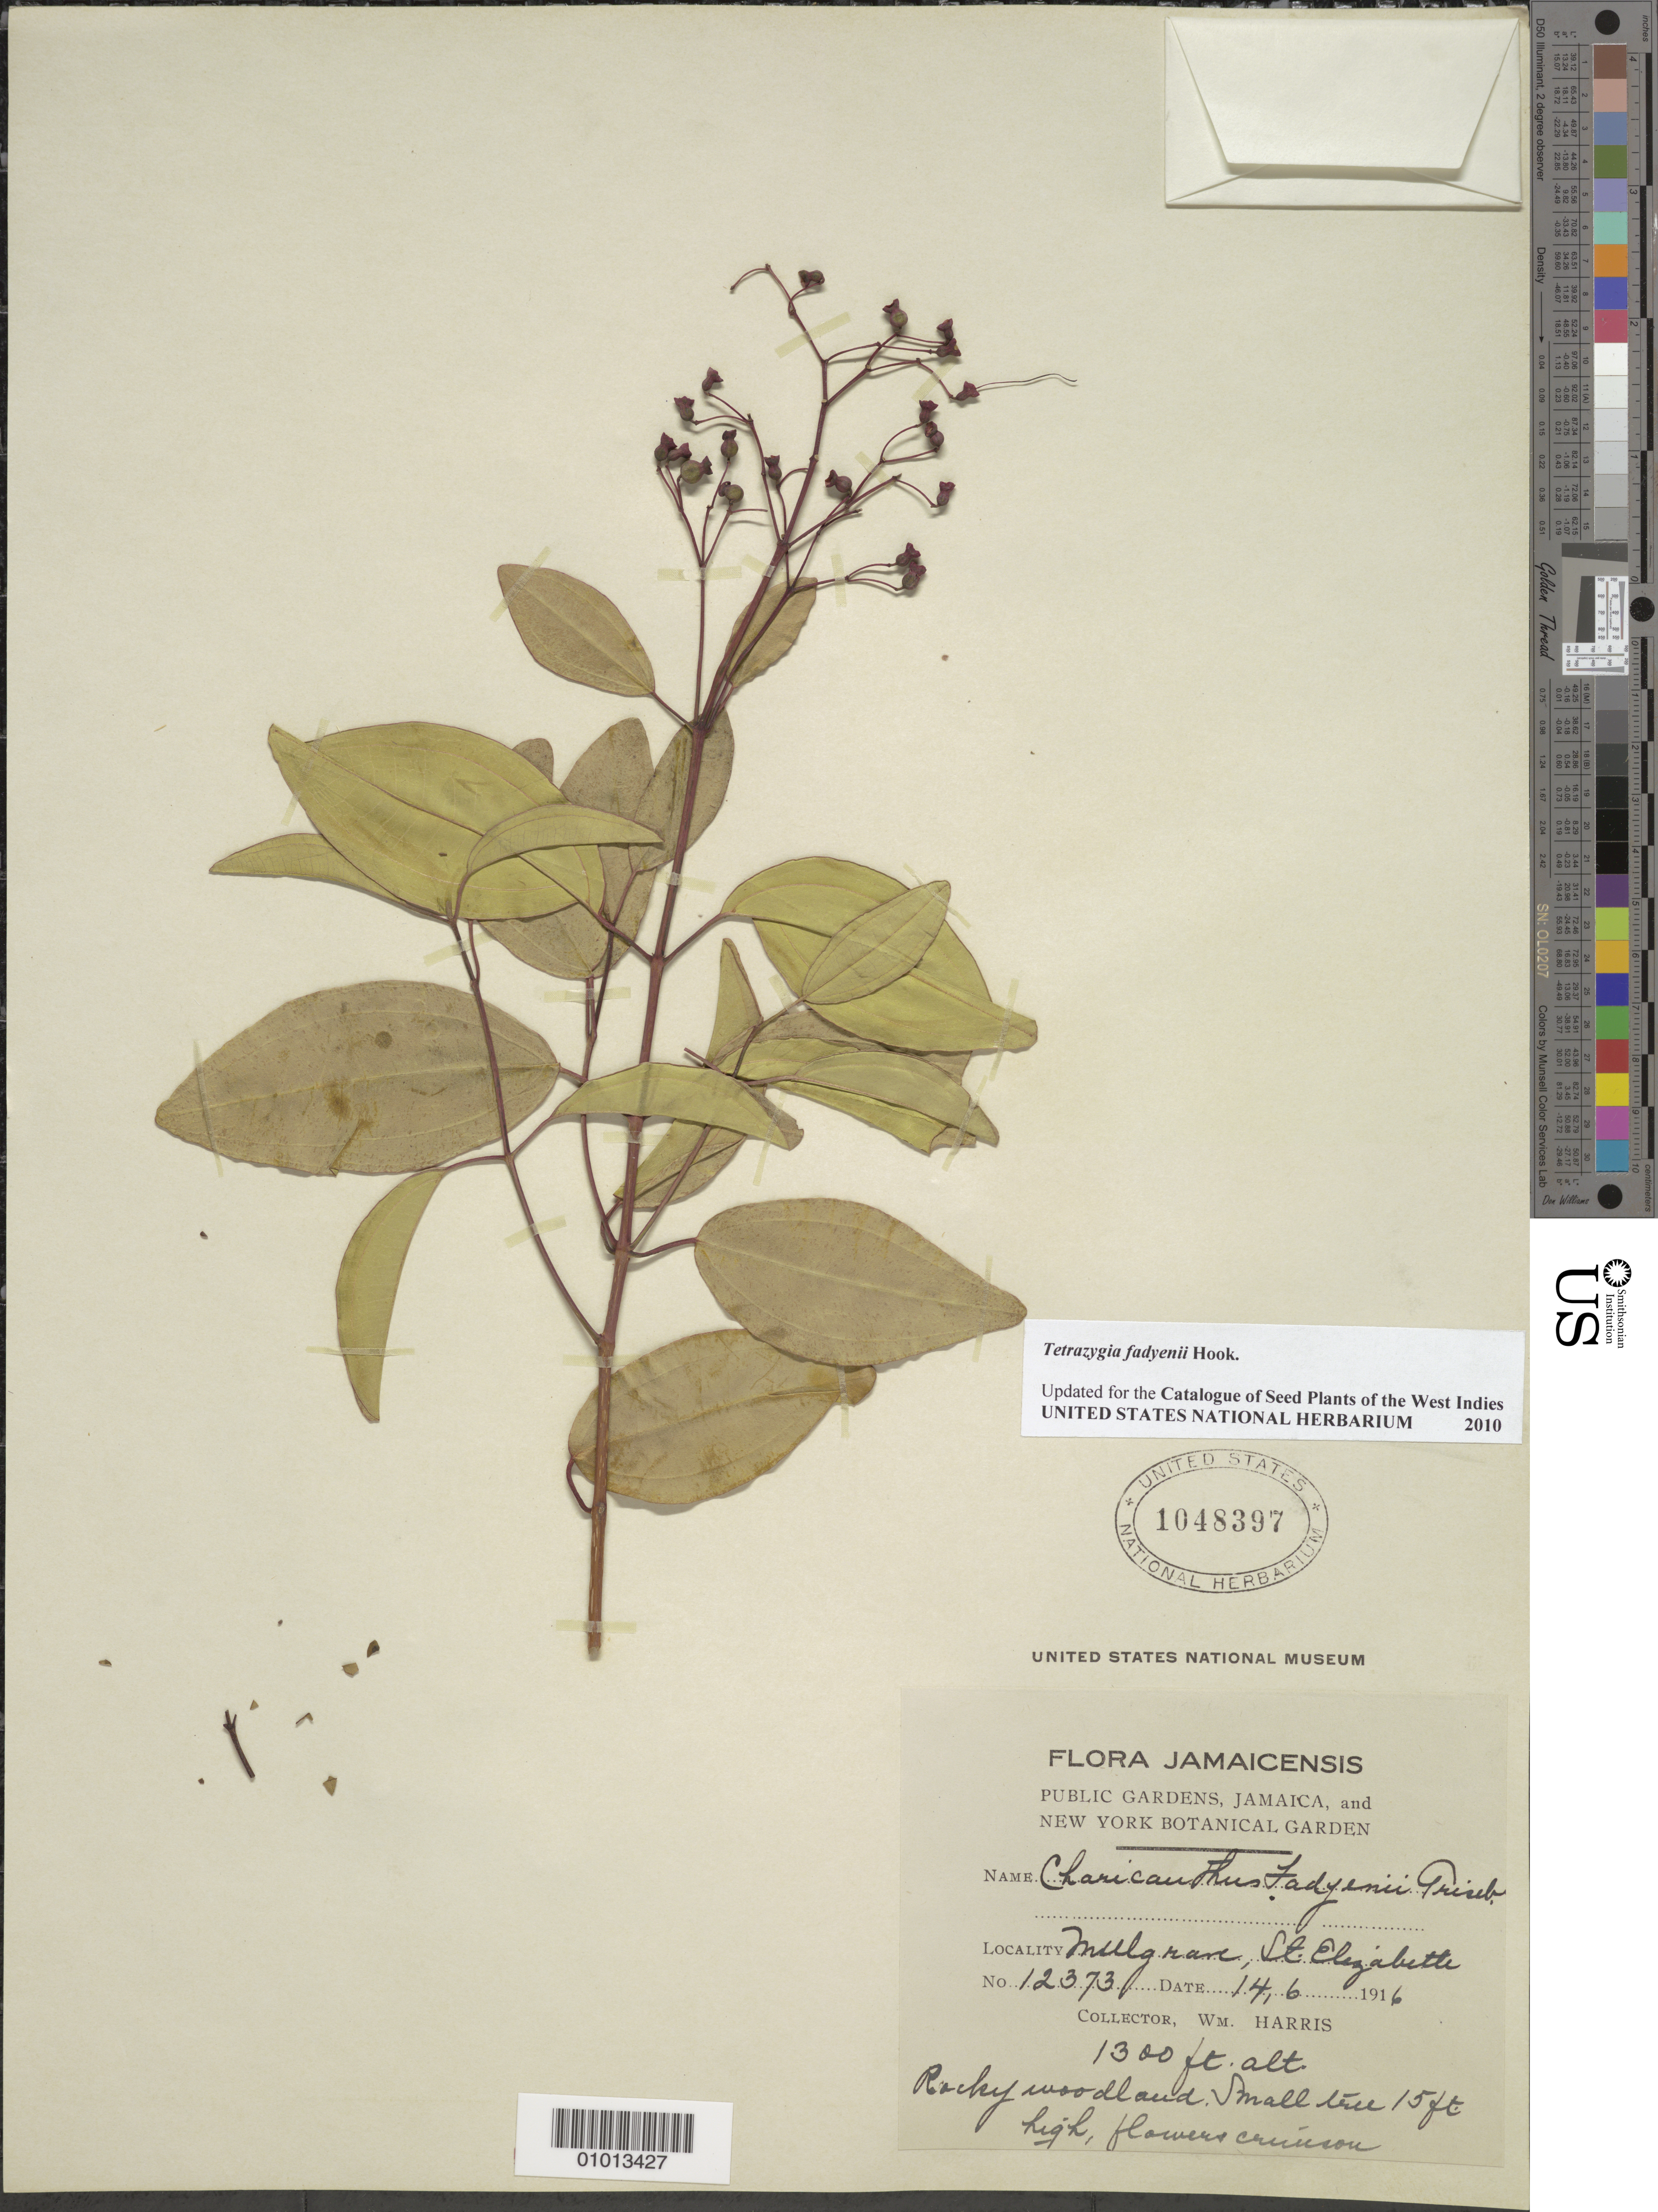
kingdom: Plantae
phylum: Tracheophyta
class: Magnoliopsida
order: Myrtales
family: Melastomataceae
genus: Tetrazygia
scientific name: Tetrazygia fadyenii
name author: Hook.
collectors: W. Harris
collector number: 12373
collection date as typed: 14 Jun 1916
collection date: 1916-06-14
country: Jamaica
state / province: Saint Elizabeth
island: Jamaica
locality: Mulgrave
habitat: Rocky woodland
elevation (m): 396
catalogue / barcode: US 1048397